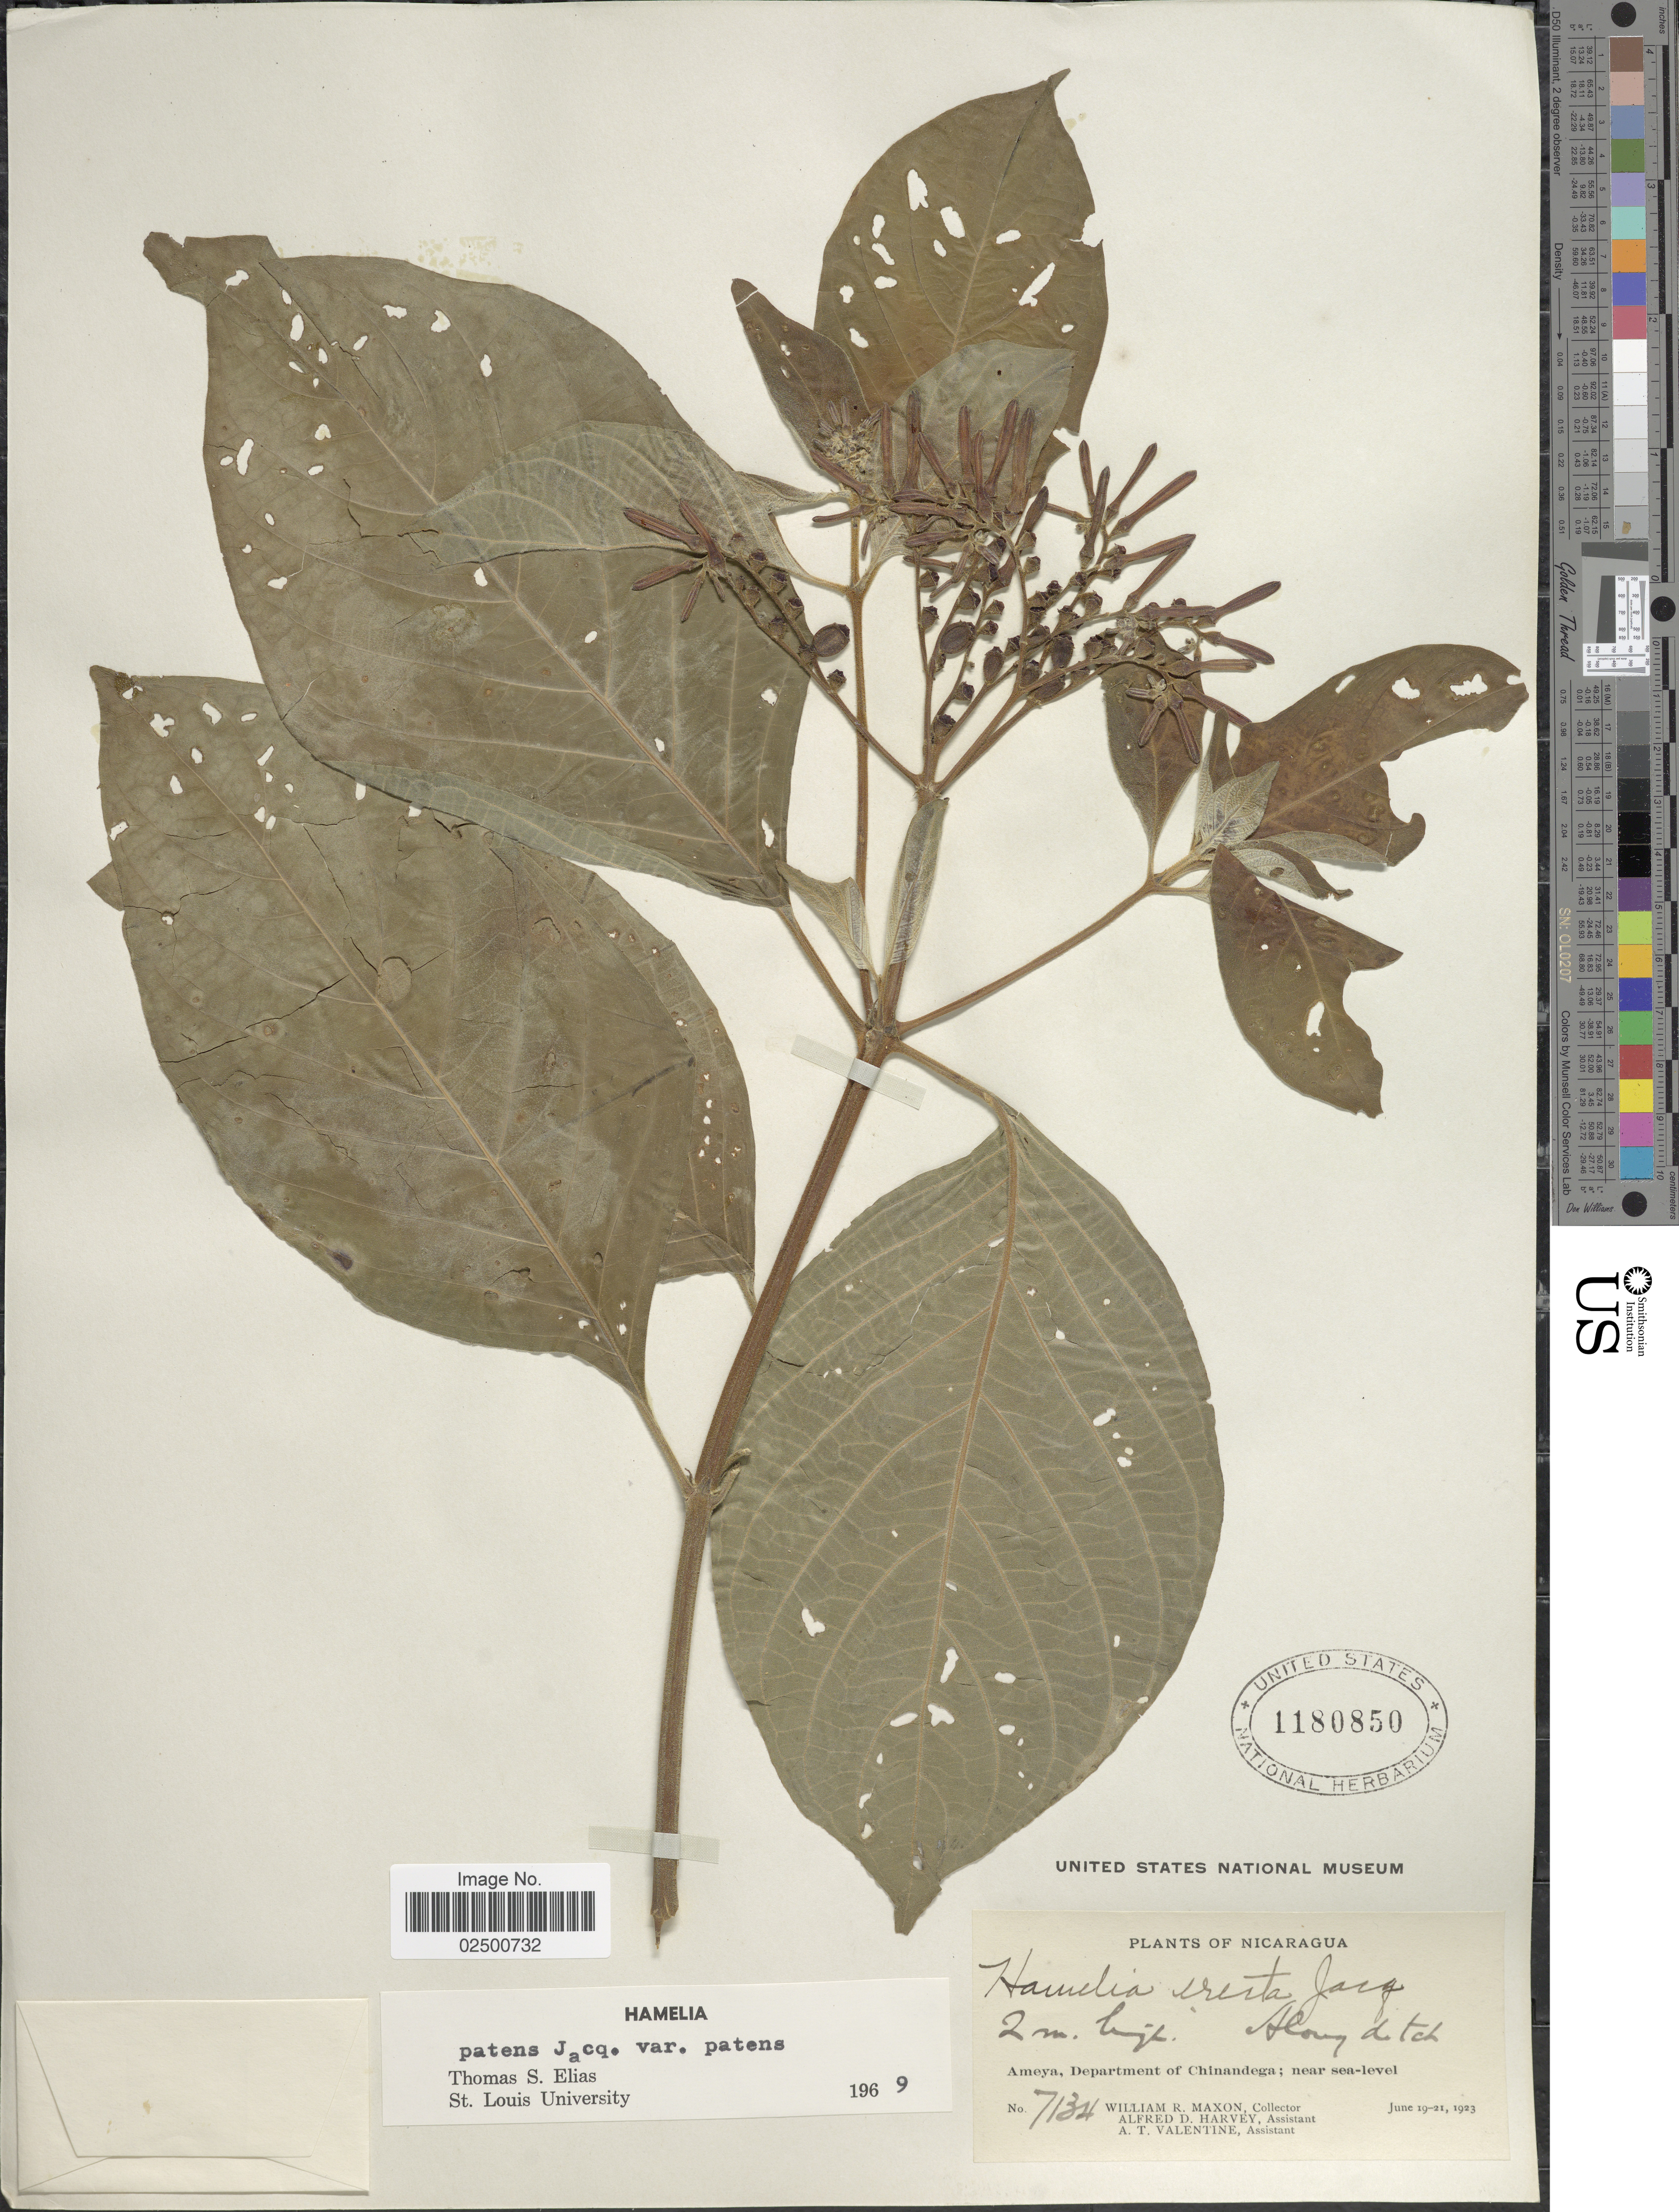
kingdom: Plantae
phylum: Tracheophyta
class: Magnoliopsida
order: Gentianales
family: Rubiaceae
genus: Hamelia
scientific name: Hamelia patens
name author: Jacq.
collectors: W. R. Maxon, A. D. Harvey & A. Valentine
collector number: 7134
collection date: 1923-06-19/1923-06-21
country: Nicaragua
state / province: Chinandega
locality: Ameya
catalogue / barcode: US 1180850